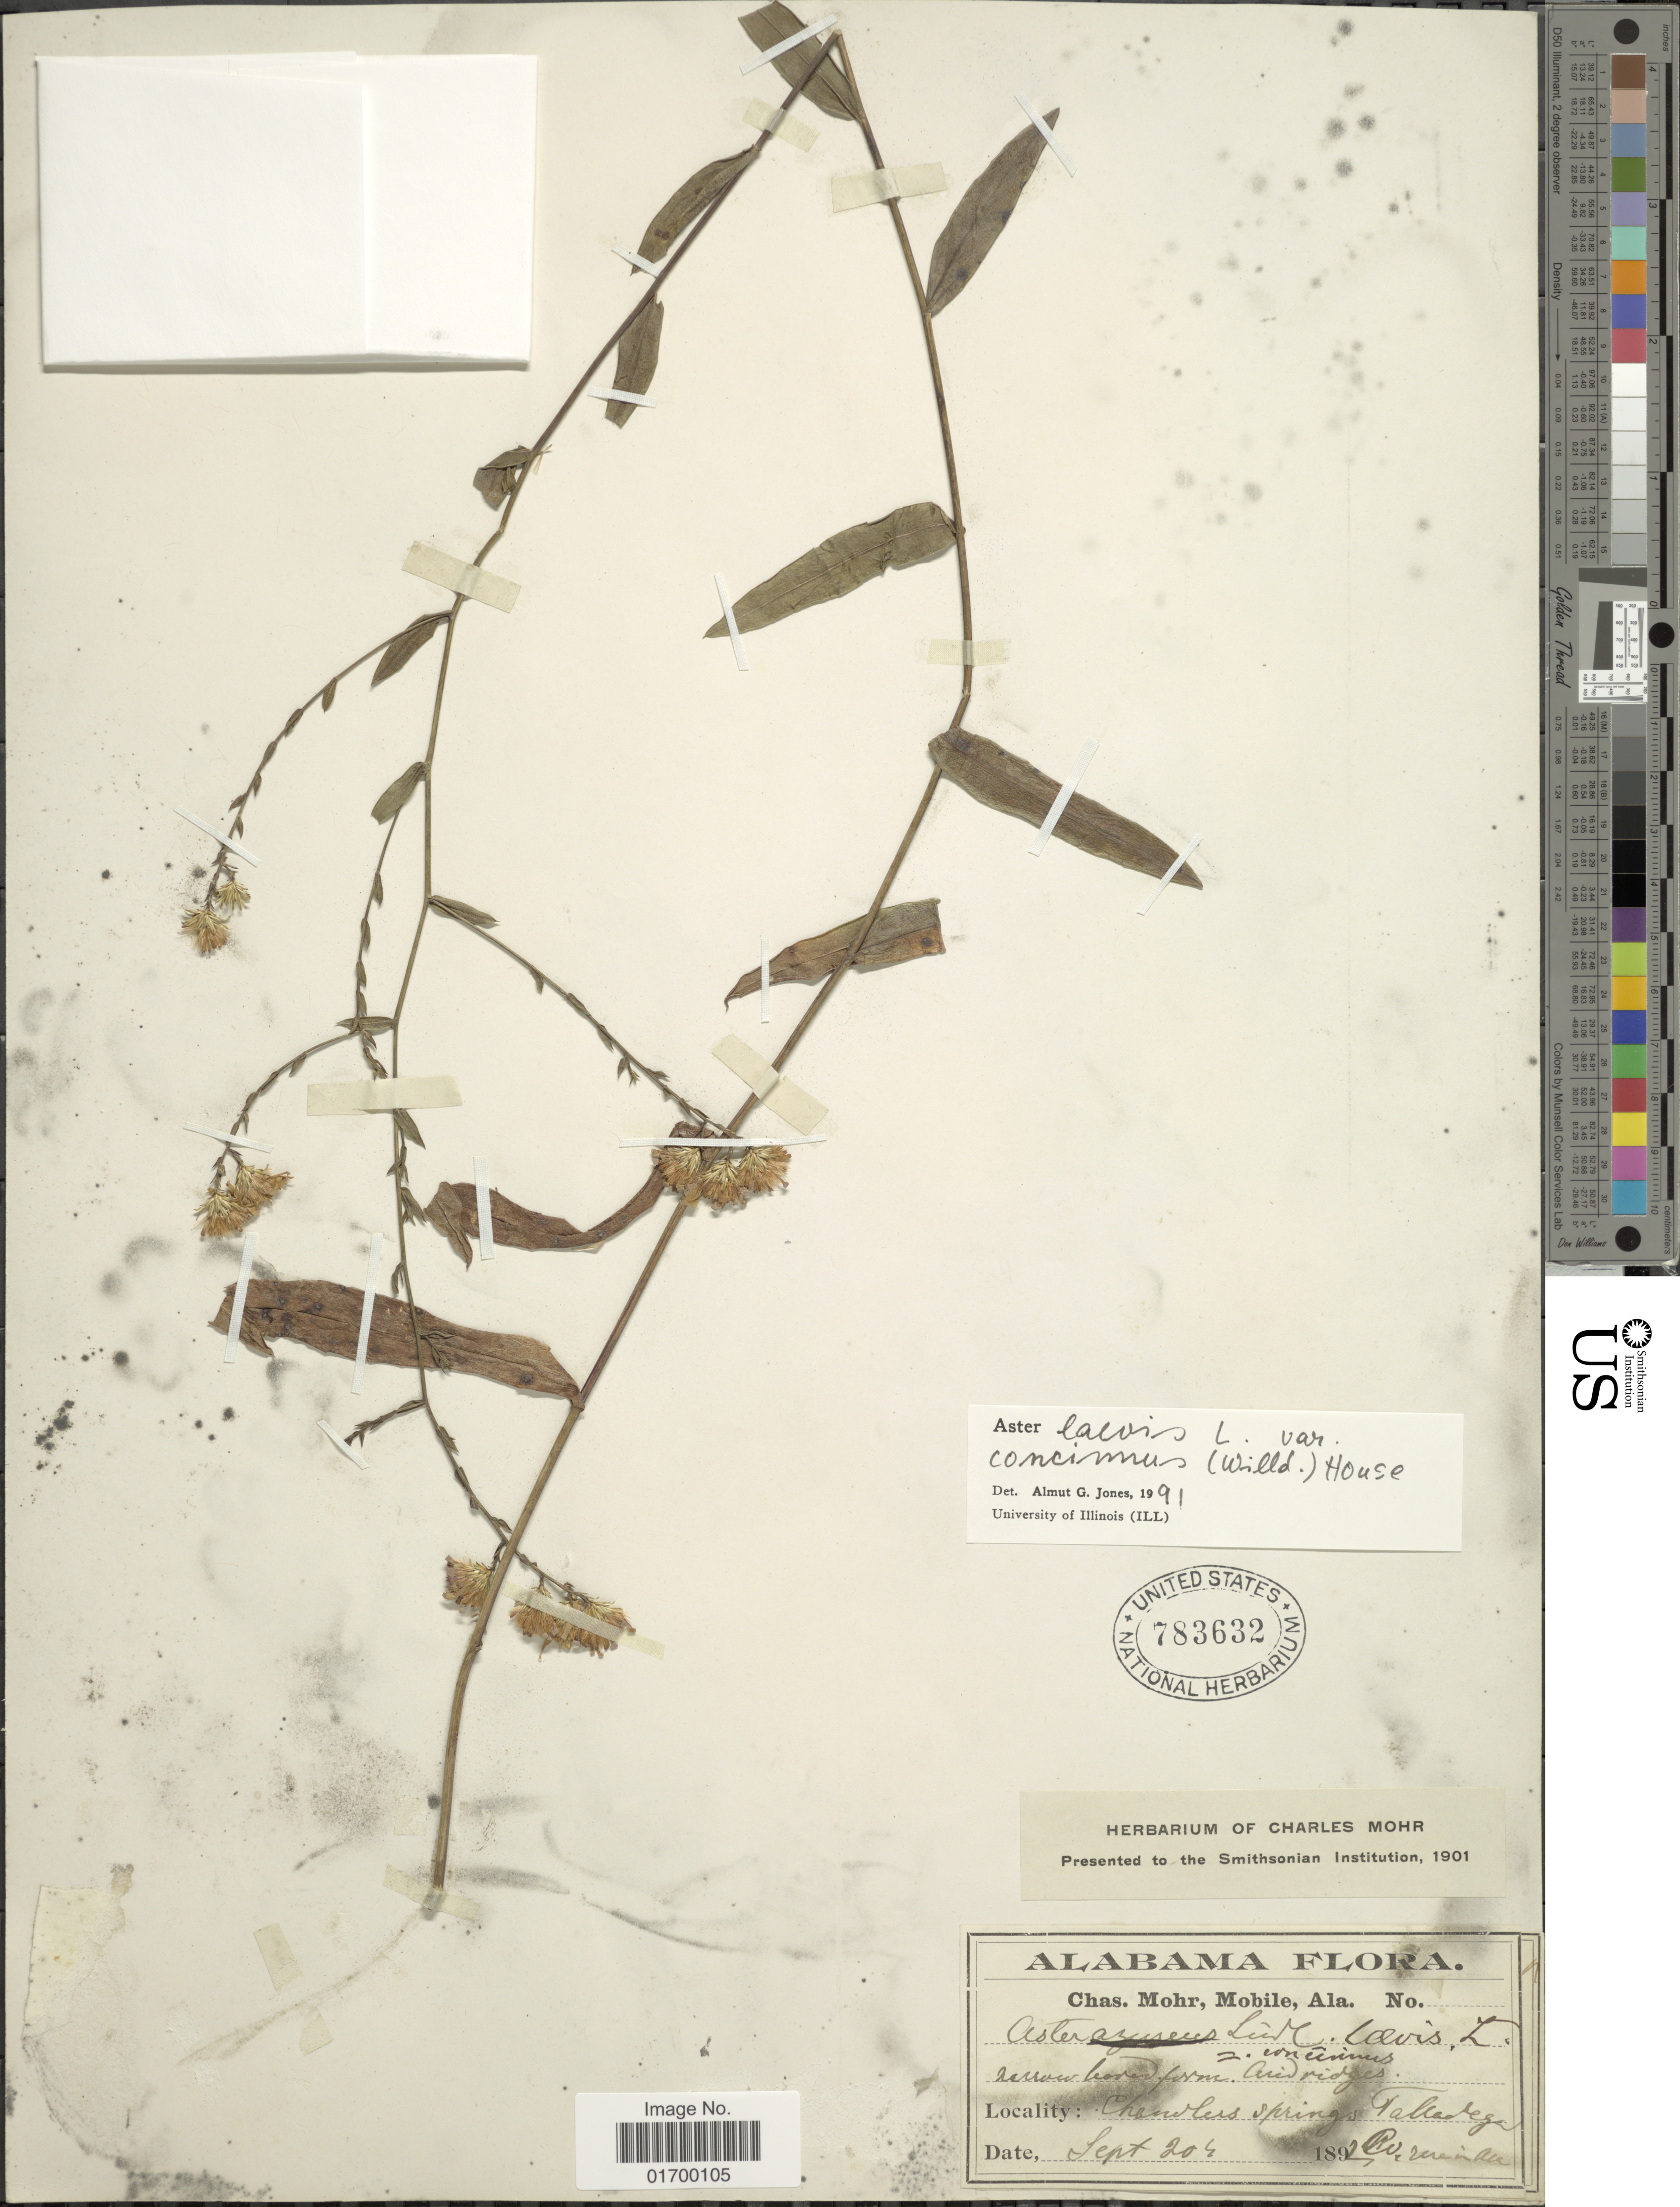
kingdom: Plantae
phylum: Tracheophyta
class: Magnoliopsida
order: Asterales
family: Asteraceae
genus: Symphyotrichum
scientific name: Symphyotrichum laeve var. concinnum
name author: (Willd.) G.L. Nesom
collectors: ex herb. Charles Mohr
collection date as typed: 204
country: United States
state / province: Alabama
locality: Chandler Springs, Talladega Co.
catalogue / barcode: US 783632